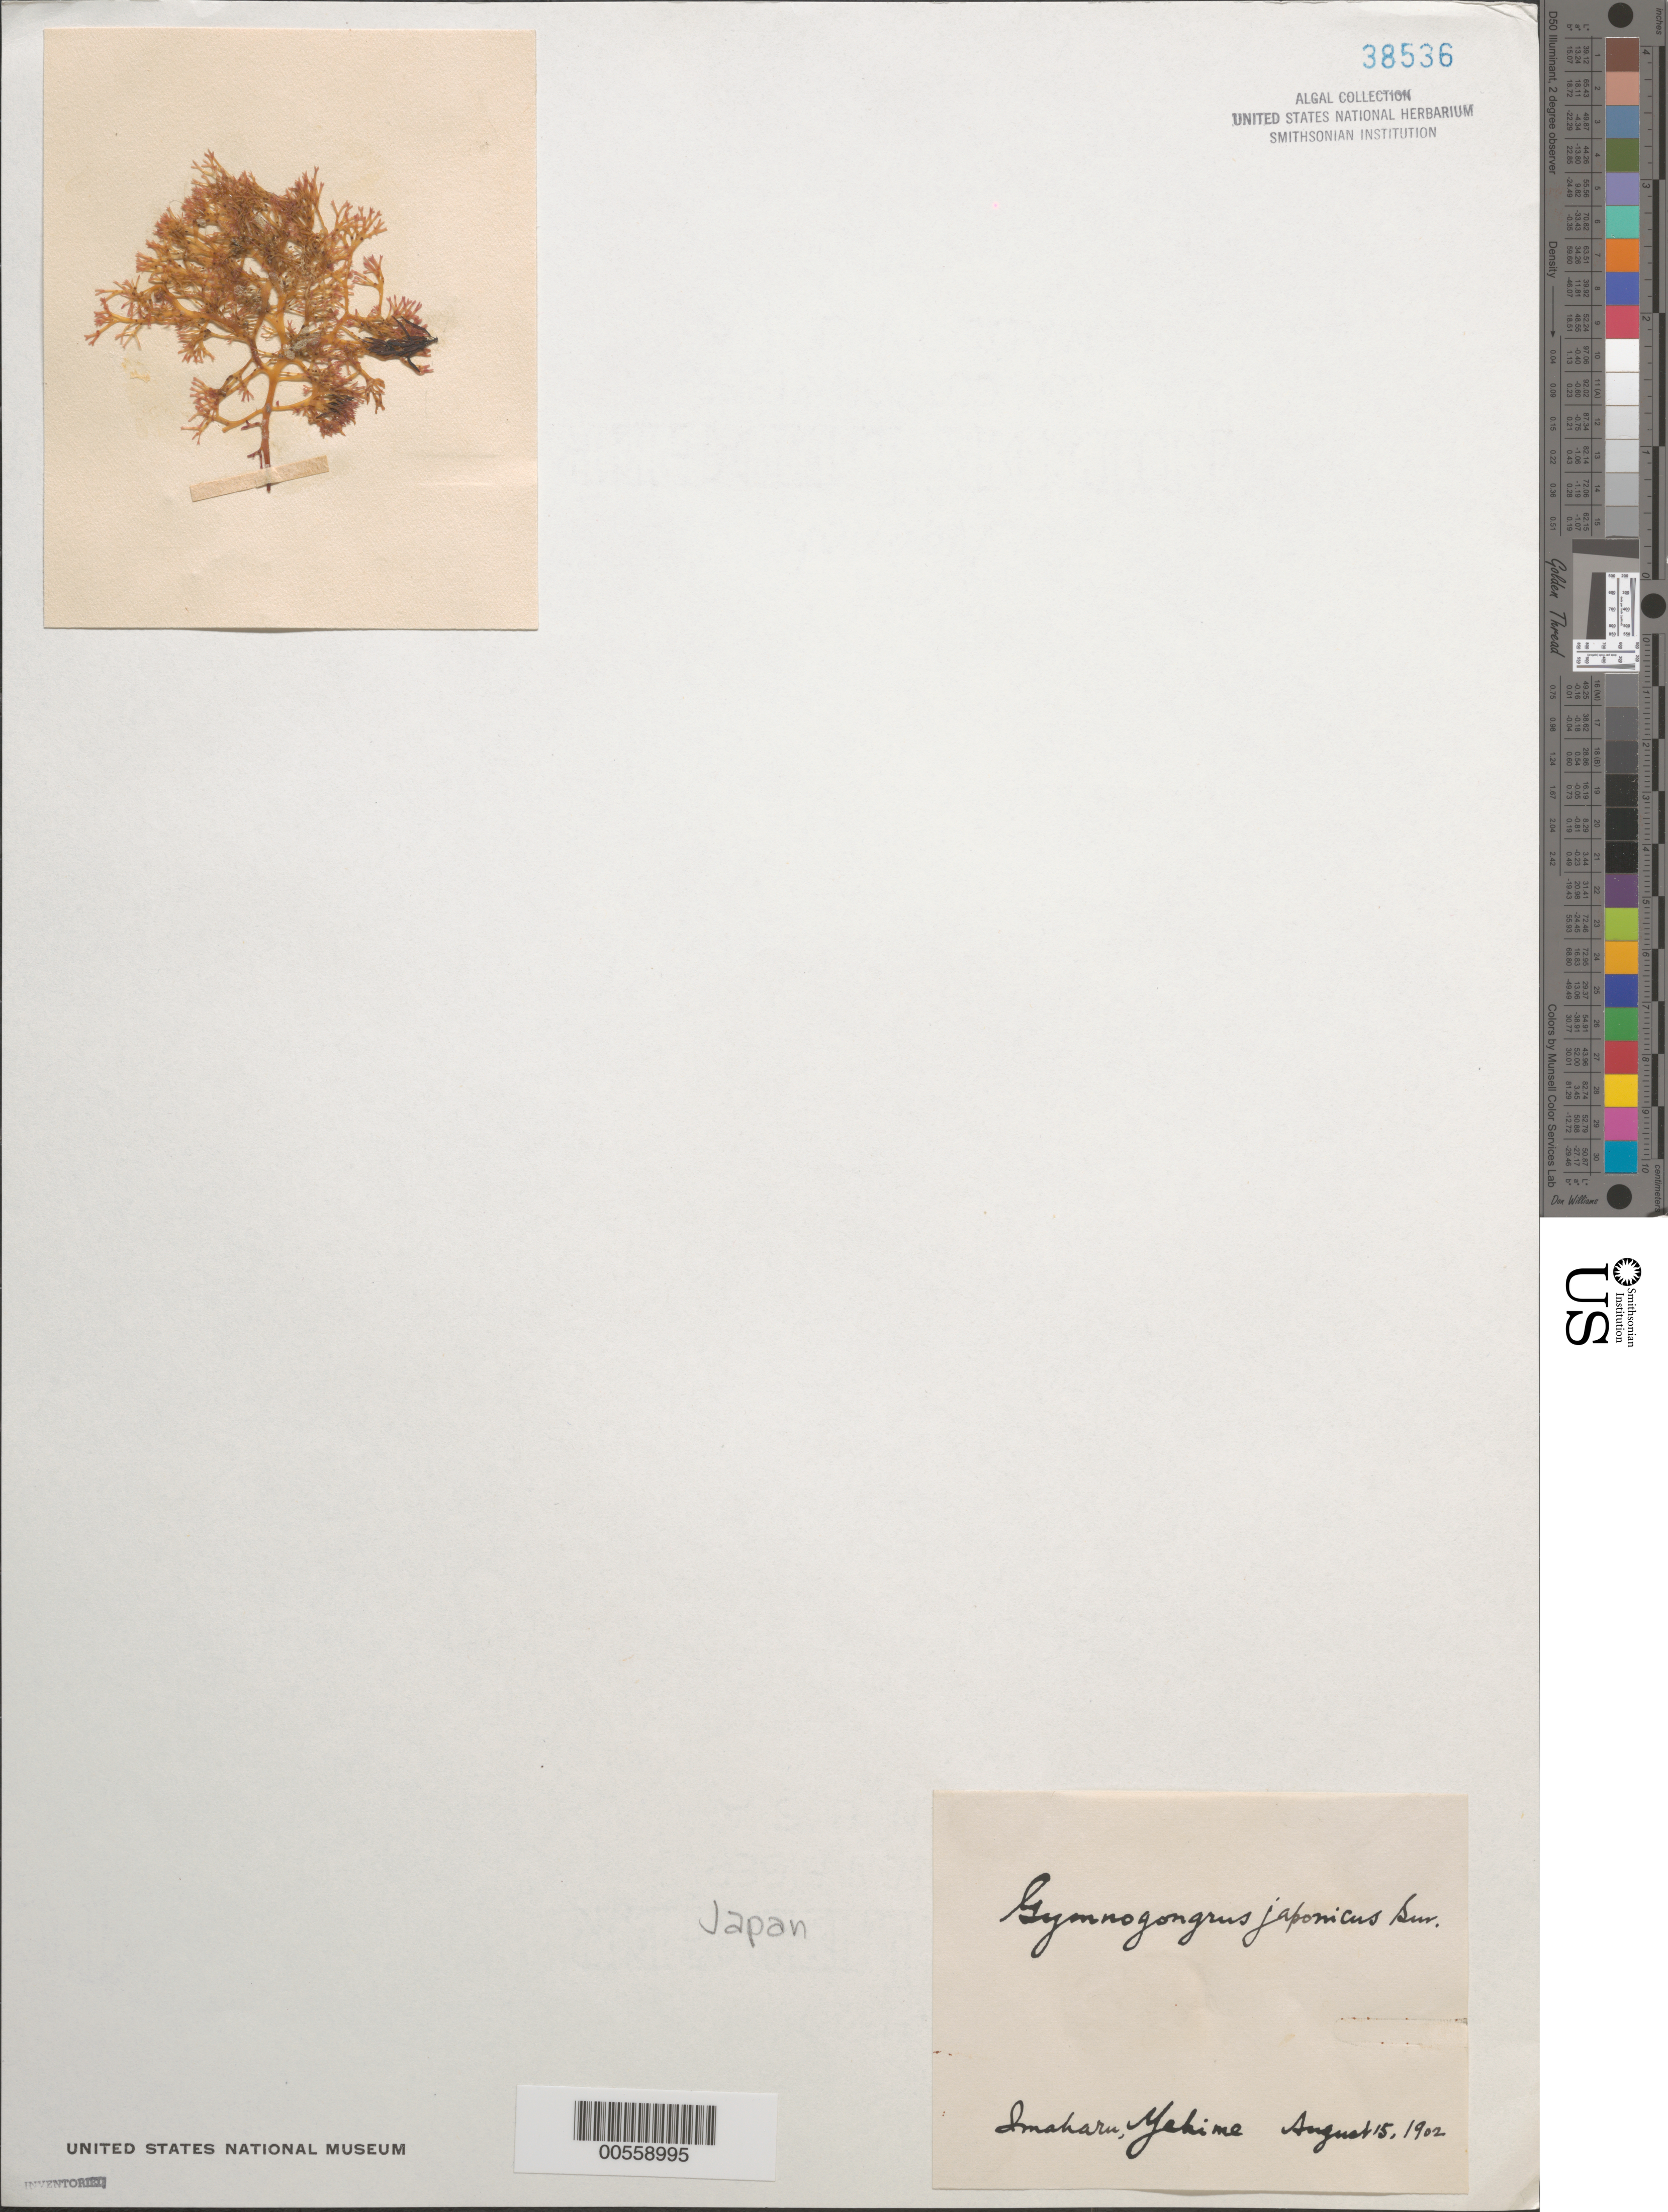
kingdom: Plantae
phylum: Rhodophyta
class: Florideophyceae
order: Gigartinales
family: Phyllophoraceae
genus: Besa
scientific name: Besa japonica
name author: (Suringar) A.V.Skriptsova & S.Y.Shibneva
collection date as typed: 15 Aug 1902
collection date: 1902-08-15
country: Japan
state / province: Ehime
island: Shikoku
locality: Imaharu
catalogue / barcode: US 38536